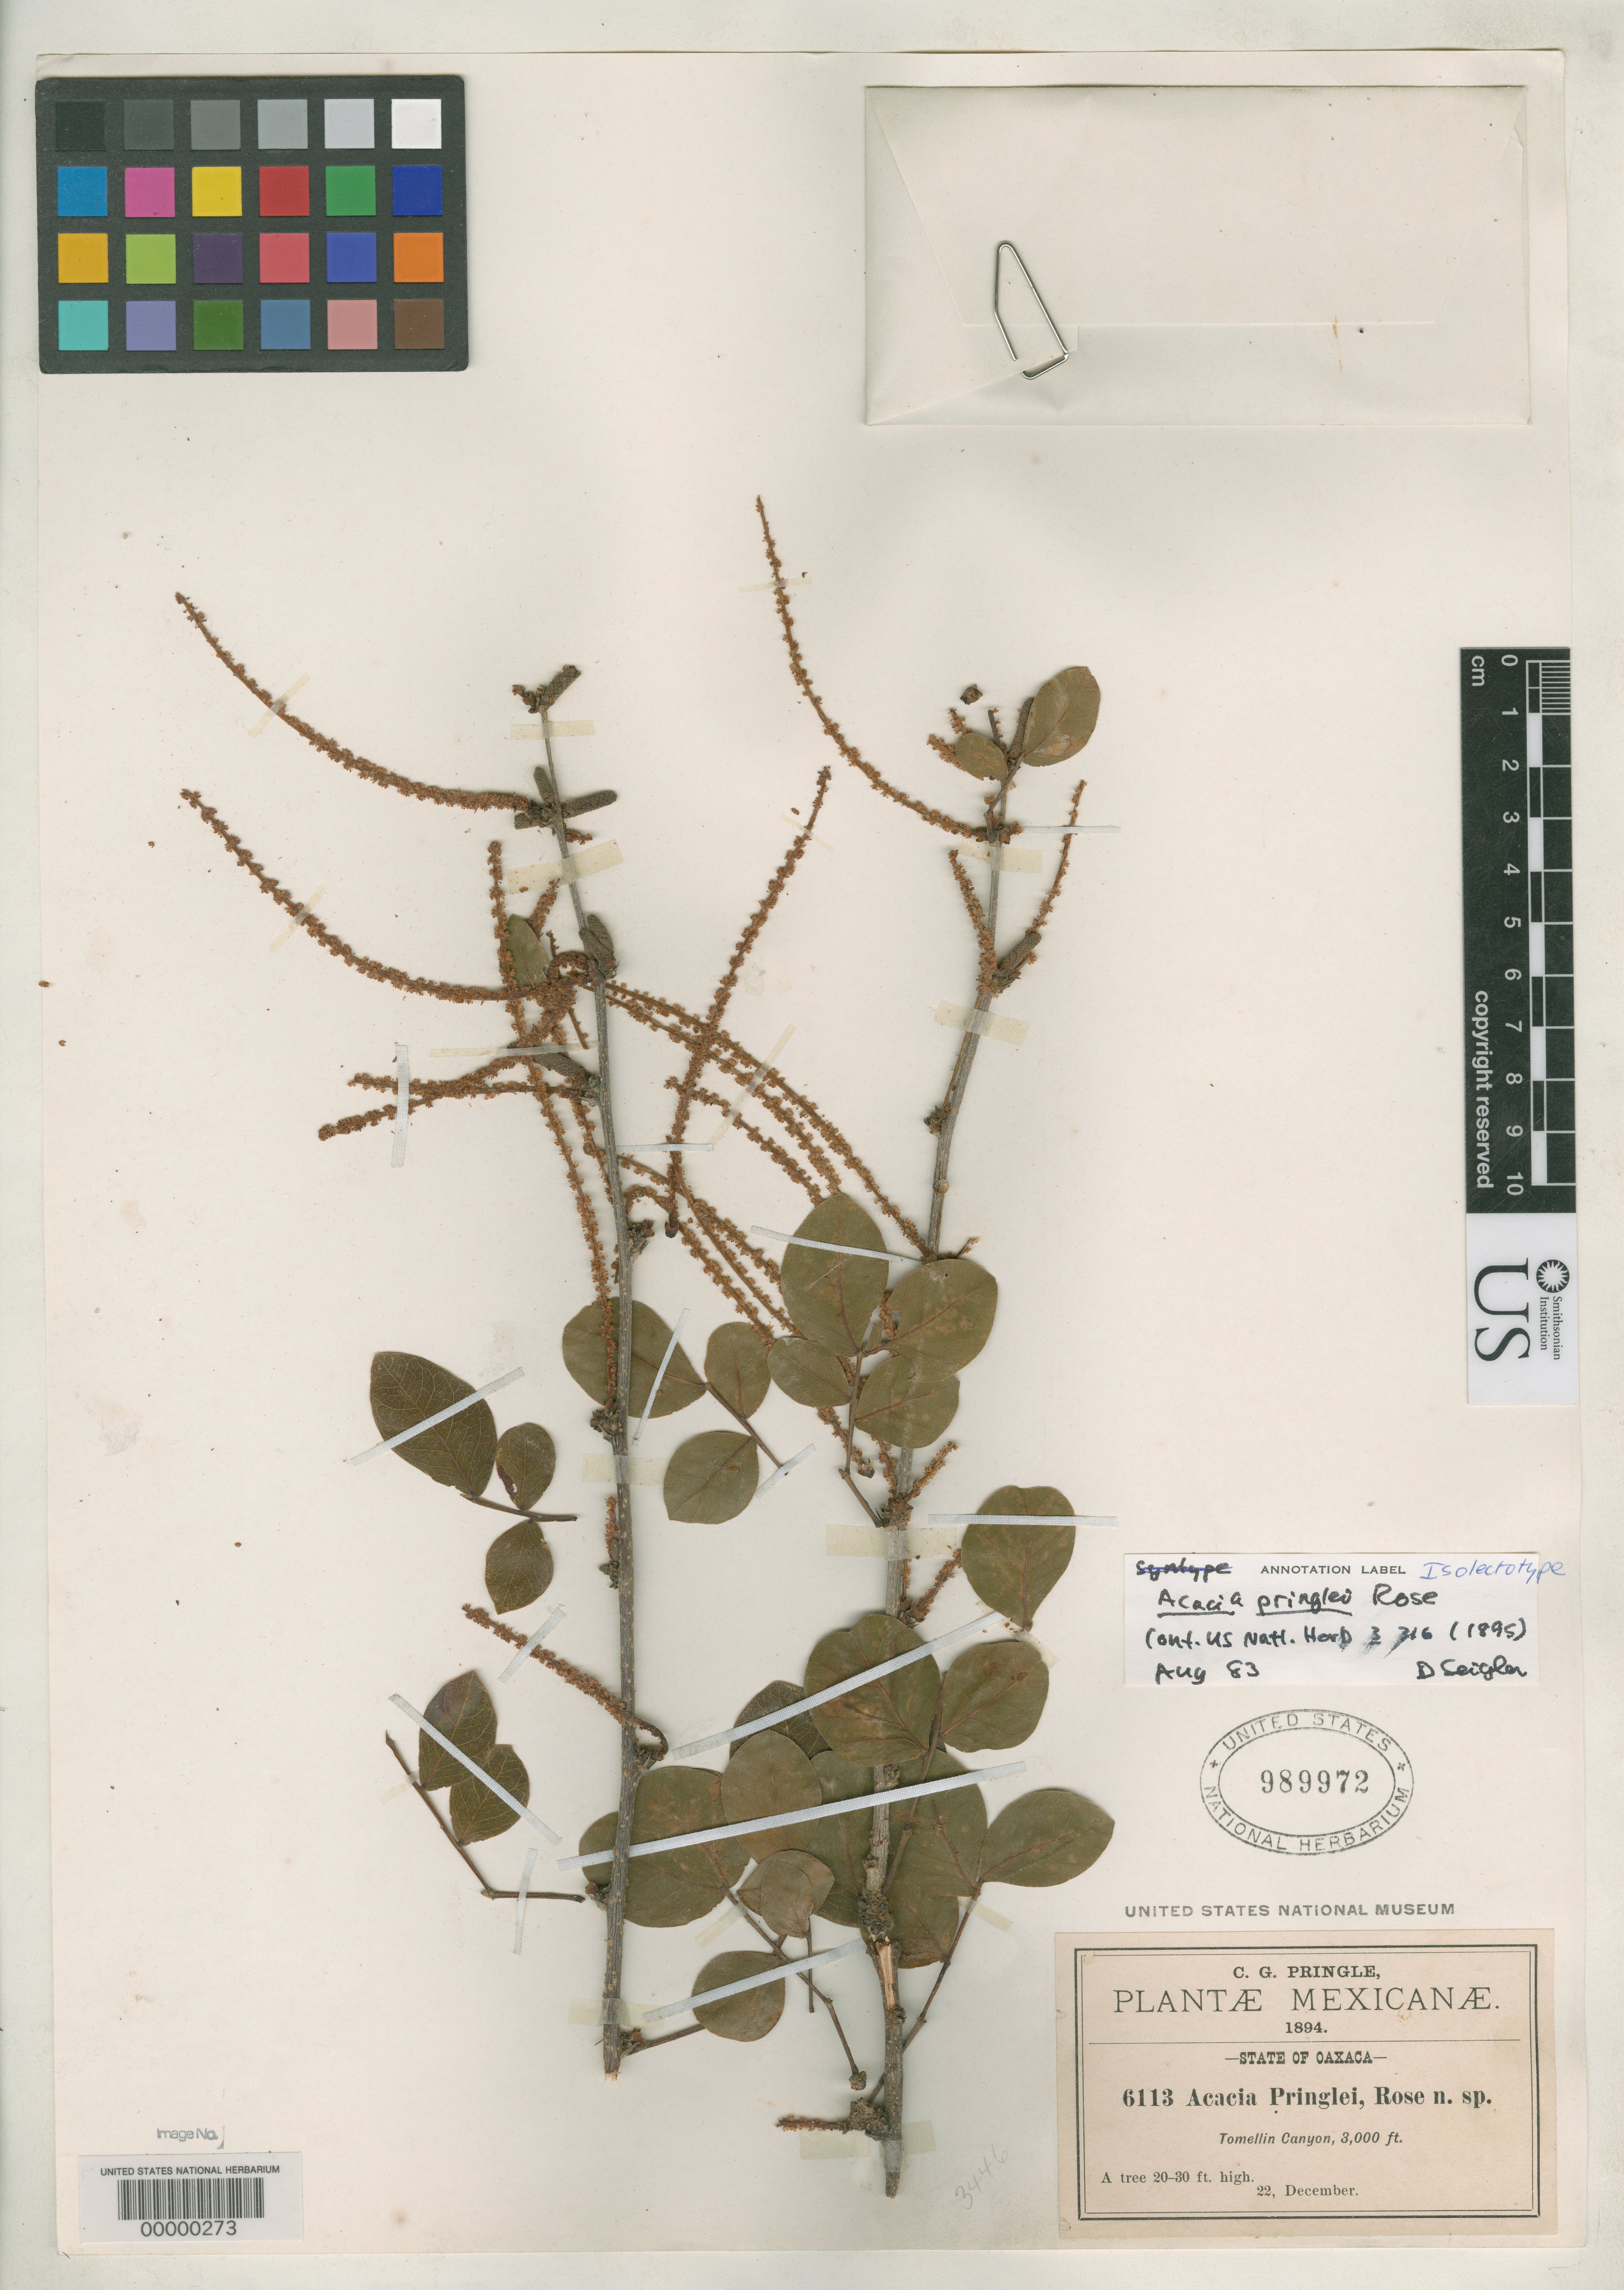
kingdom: Plantae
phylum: Tracheophyta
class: Magnoliopsida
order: Fabales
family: Fabaceae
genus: Acacia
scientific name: Acacia pringlei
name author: Rose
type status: Type Collection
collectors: C. G. Pringle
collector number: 6113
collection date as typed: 22 Dec 1894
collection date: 1894-12-22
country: Mexico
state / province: Oaxaca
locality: Tomellin Canyon.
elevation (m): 914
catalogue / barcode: US 989972